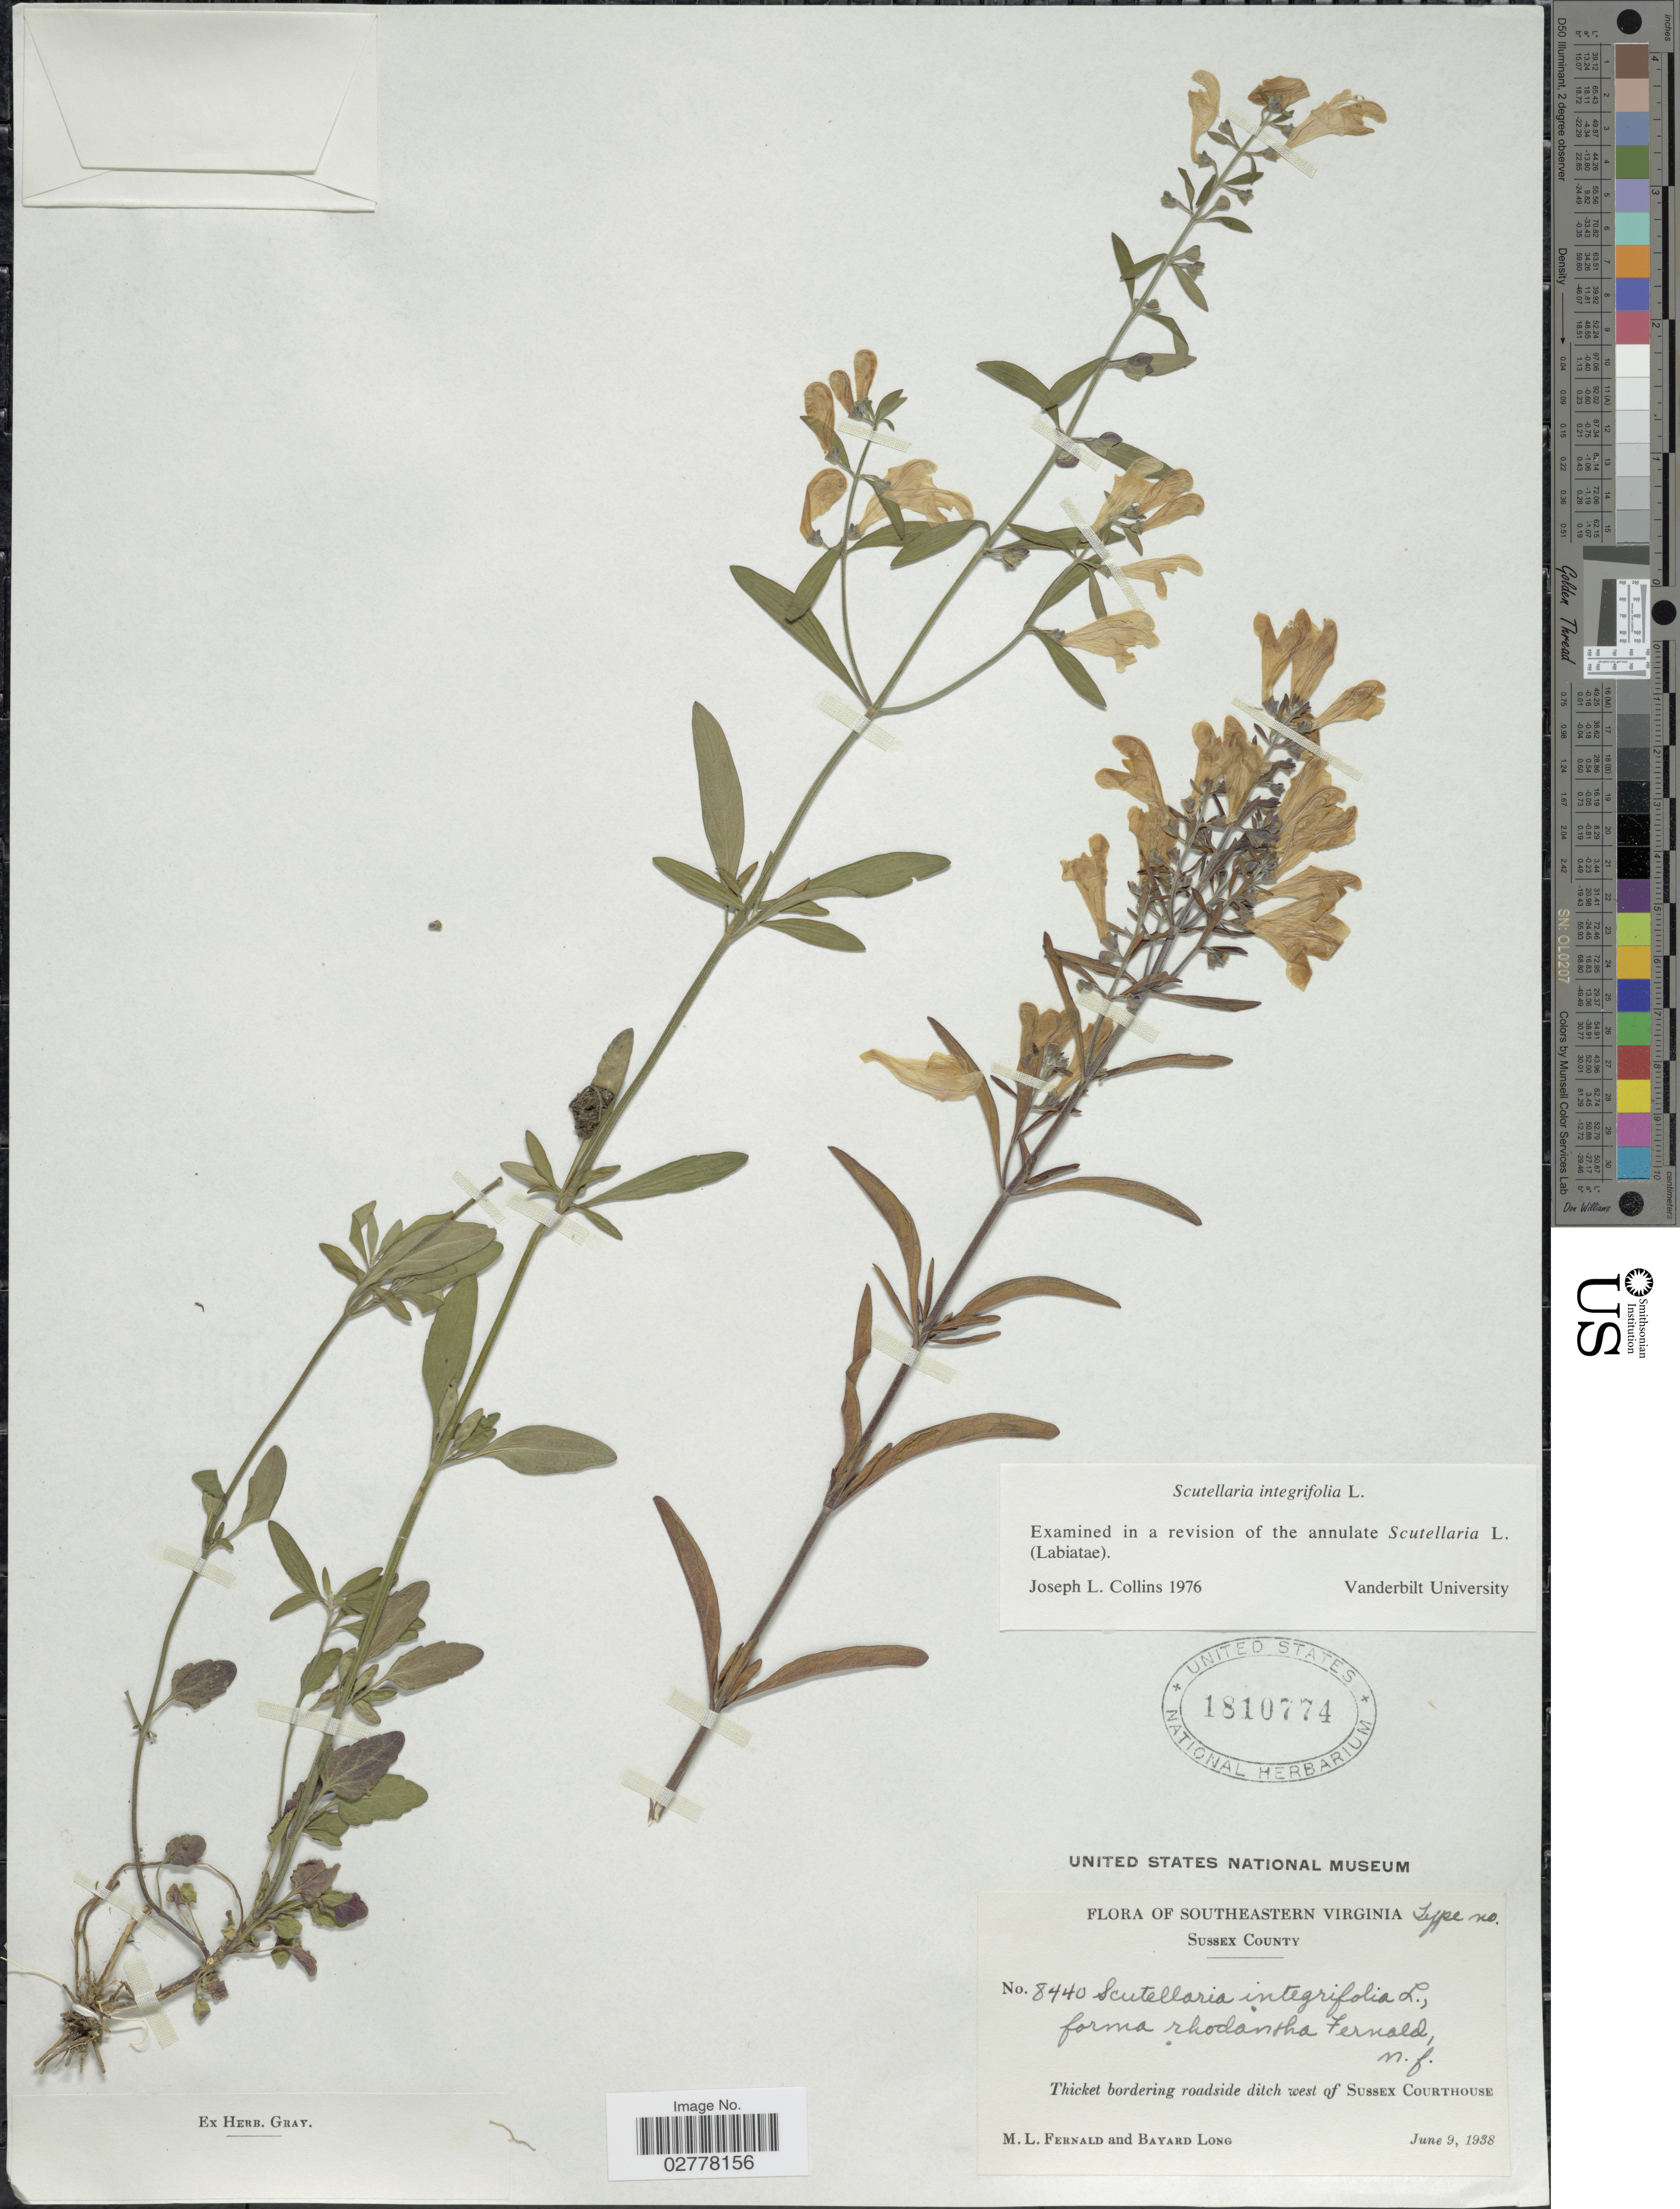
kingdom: Plantae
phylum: Tracheophyta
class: Magnoliopsida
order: Lamiales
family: Lamiaceae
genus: Scutellaria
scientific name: Scutellaria integrifolia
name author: L.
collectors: M. L. Fernald & B. Long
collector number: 8440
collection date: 1938-06-09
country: United States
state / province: Virginia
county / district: Sussex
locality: Southeastern Virginia. Sussex County. Thicket bordering roadside ditch west of Sussex Courthouse.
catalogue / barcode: US 1810774